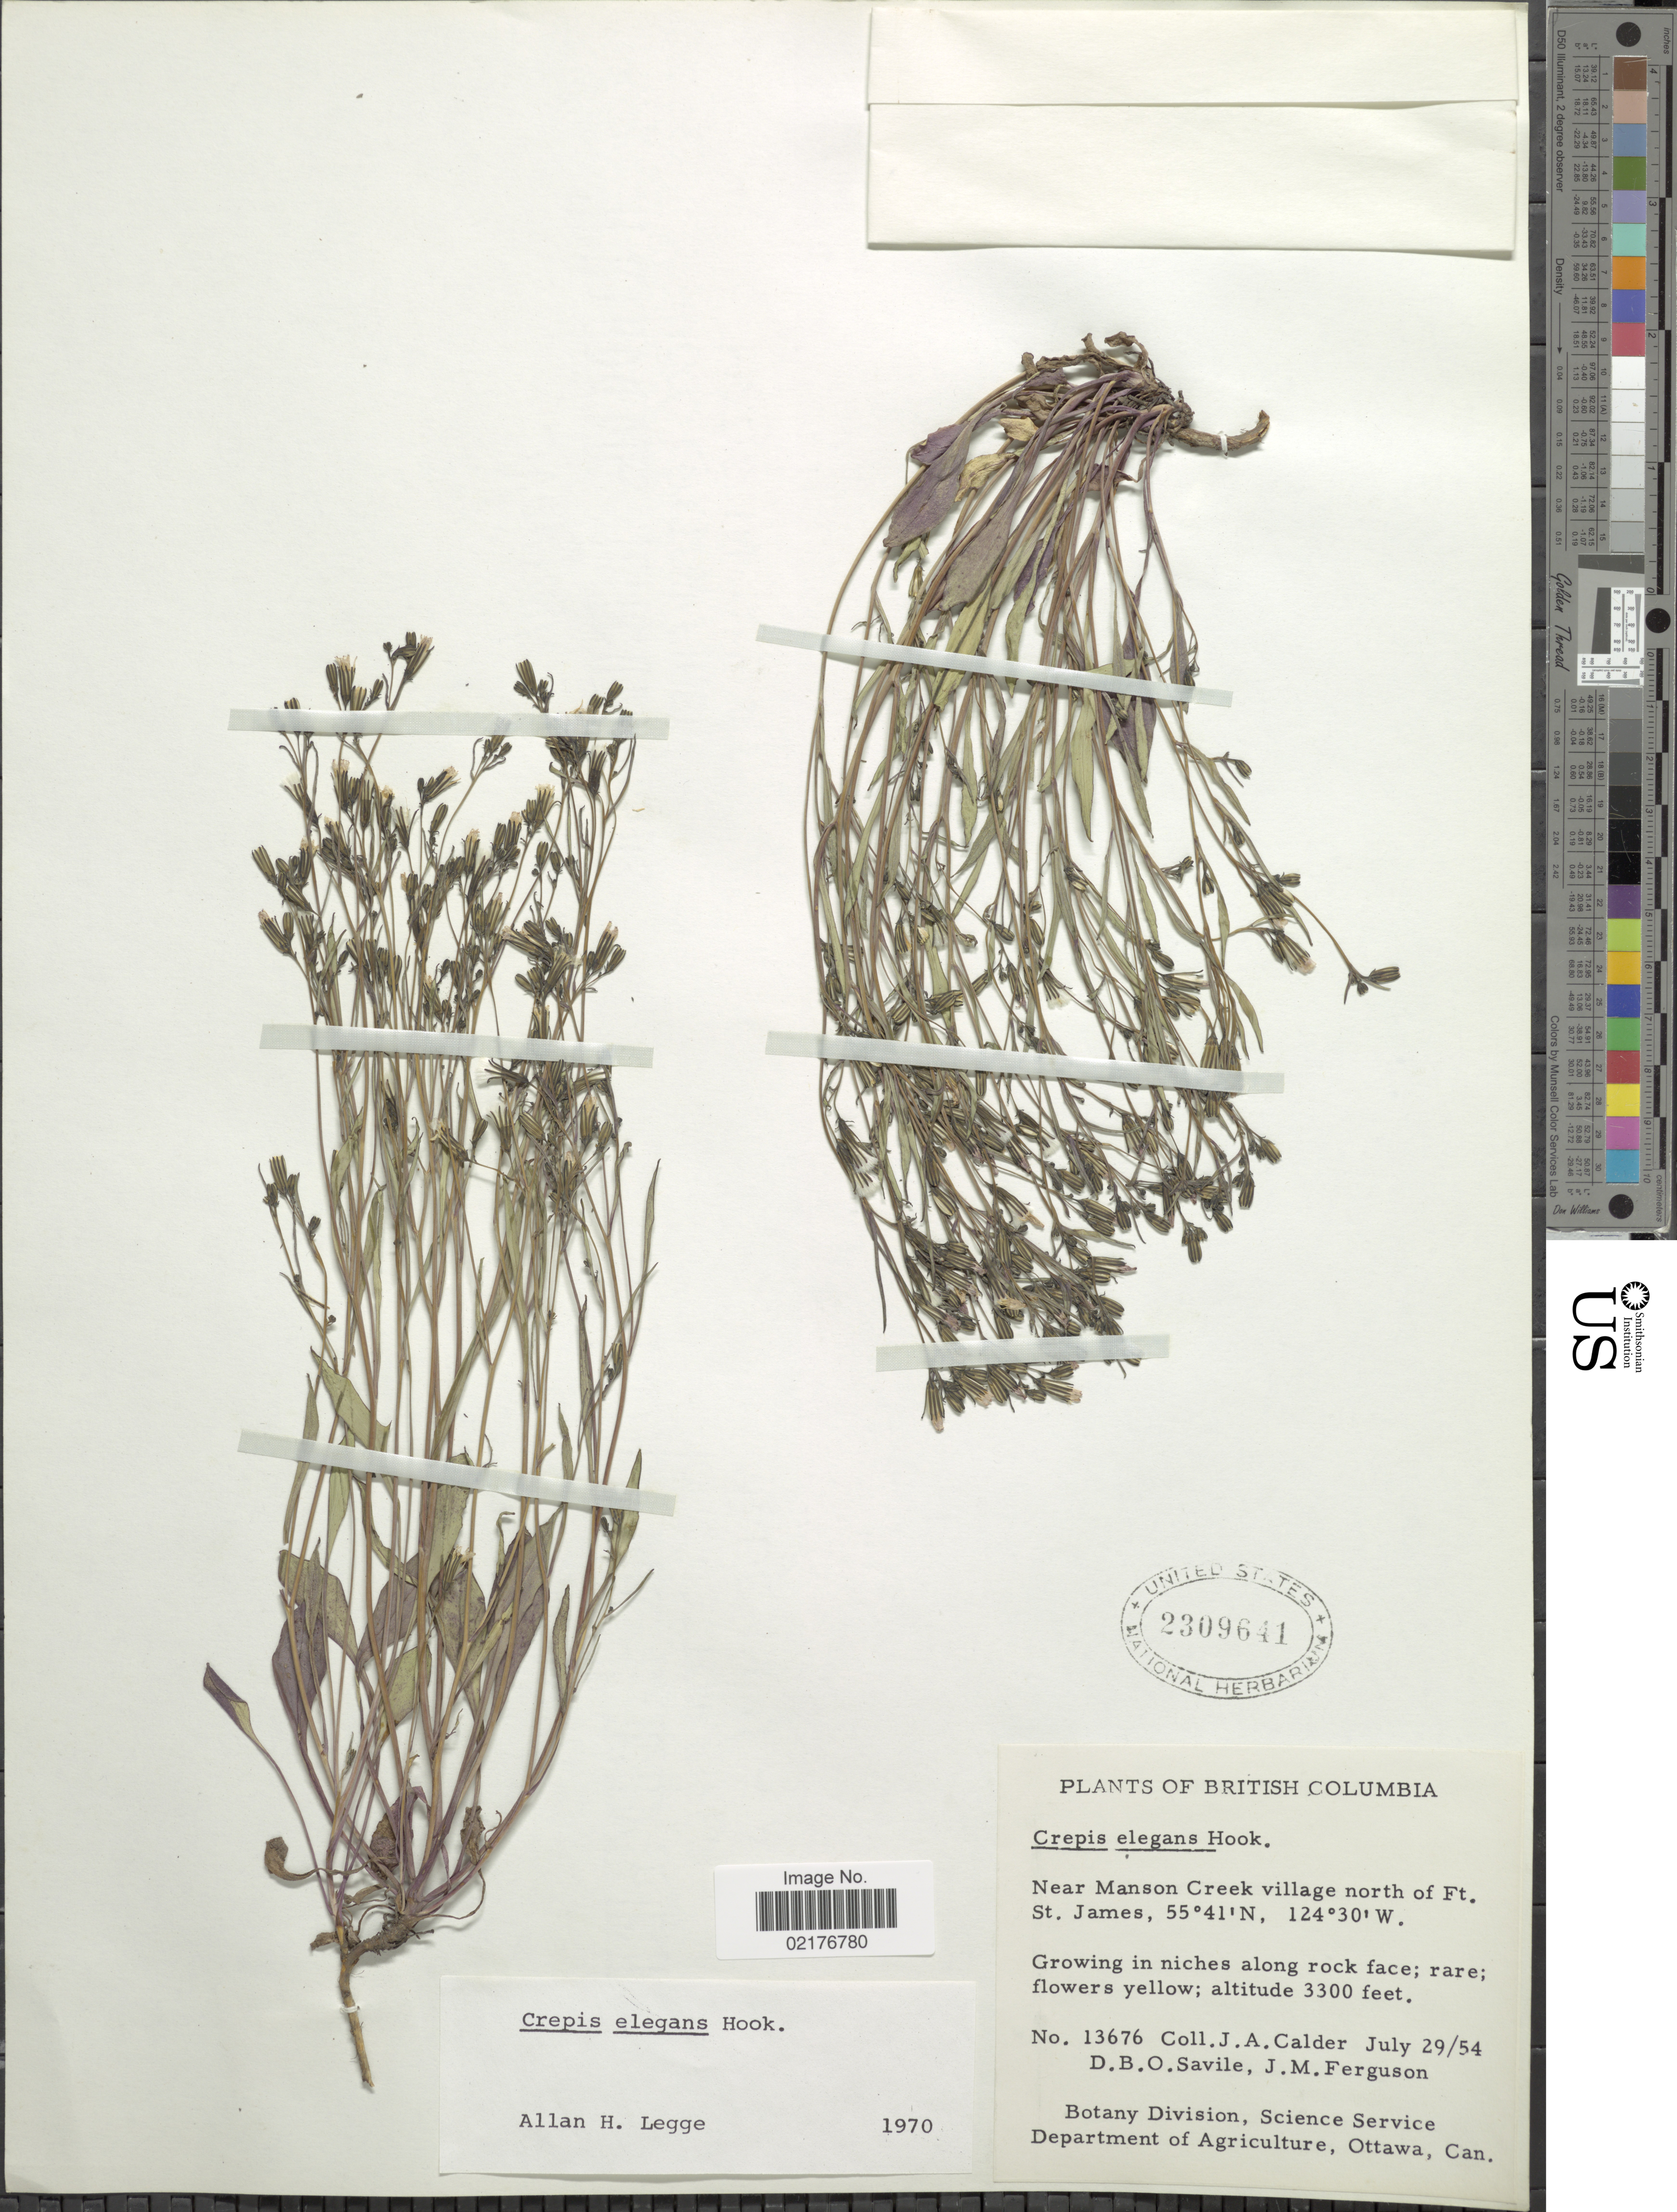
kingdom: Plantae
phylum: Tracheophyta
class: Magnoliopsida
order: Asterales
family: Asteraceae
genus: Askellia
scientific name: Askellia elegans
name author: (Hook.) W.A. Weber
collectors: J. A. Calder, D. Savile & J. M. Ferguson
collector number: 13676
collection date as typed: Transcribed d/m/y: 29/7/54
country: Canada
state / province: British Columbia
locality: Near Manson Creek village north of Ft. St. James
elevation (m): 1006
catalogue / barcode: US 2309641